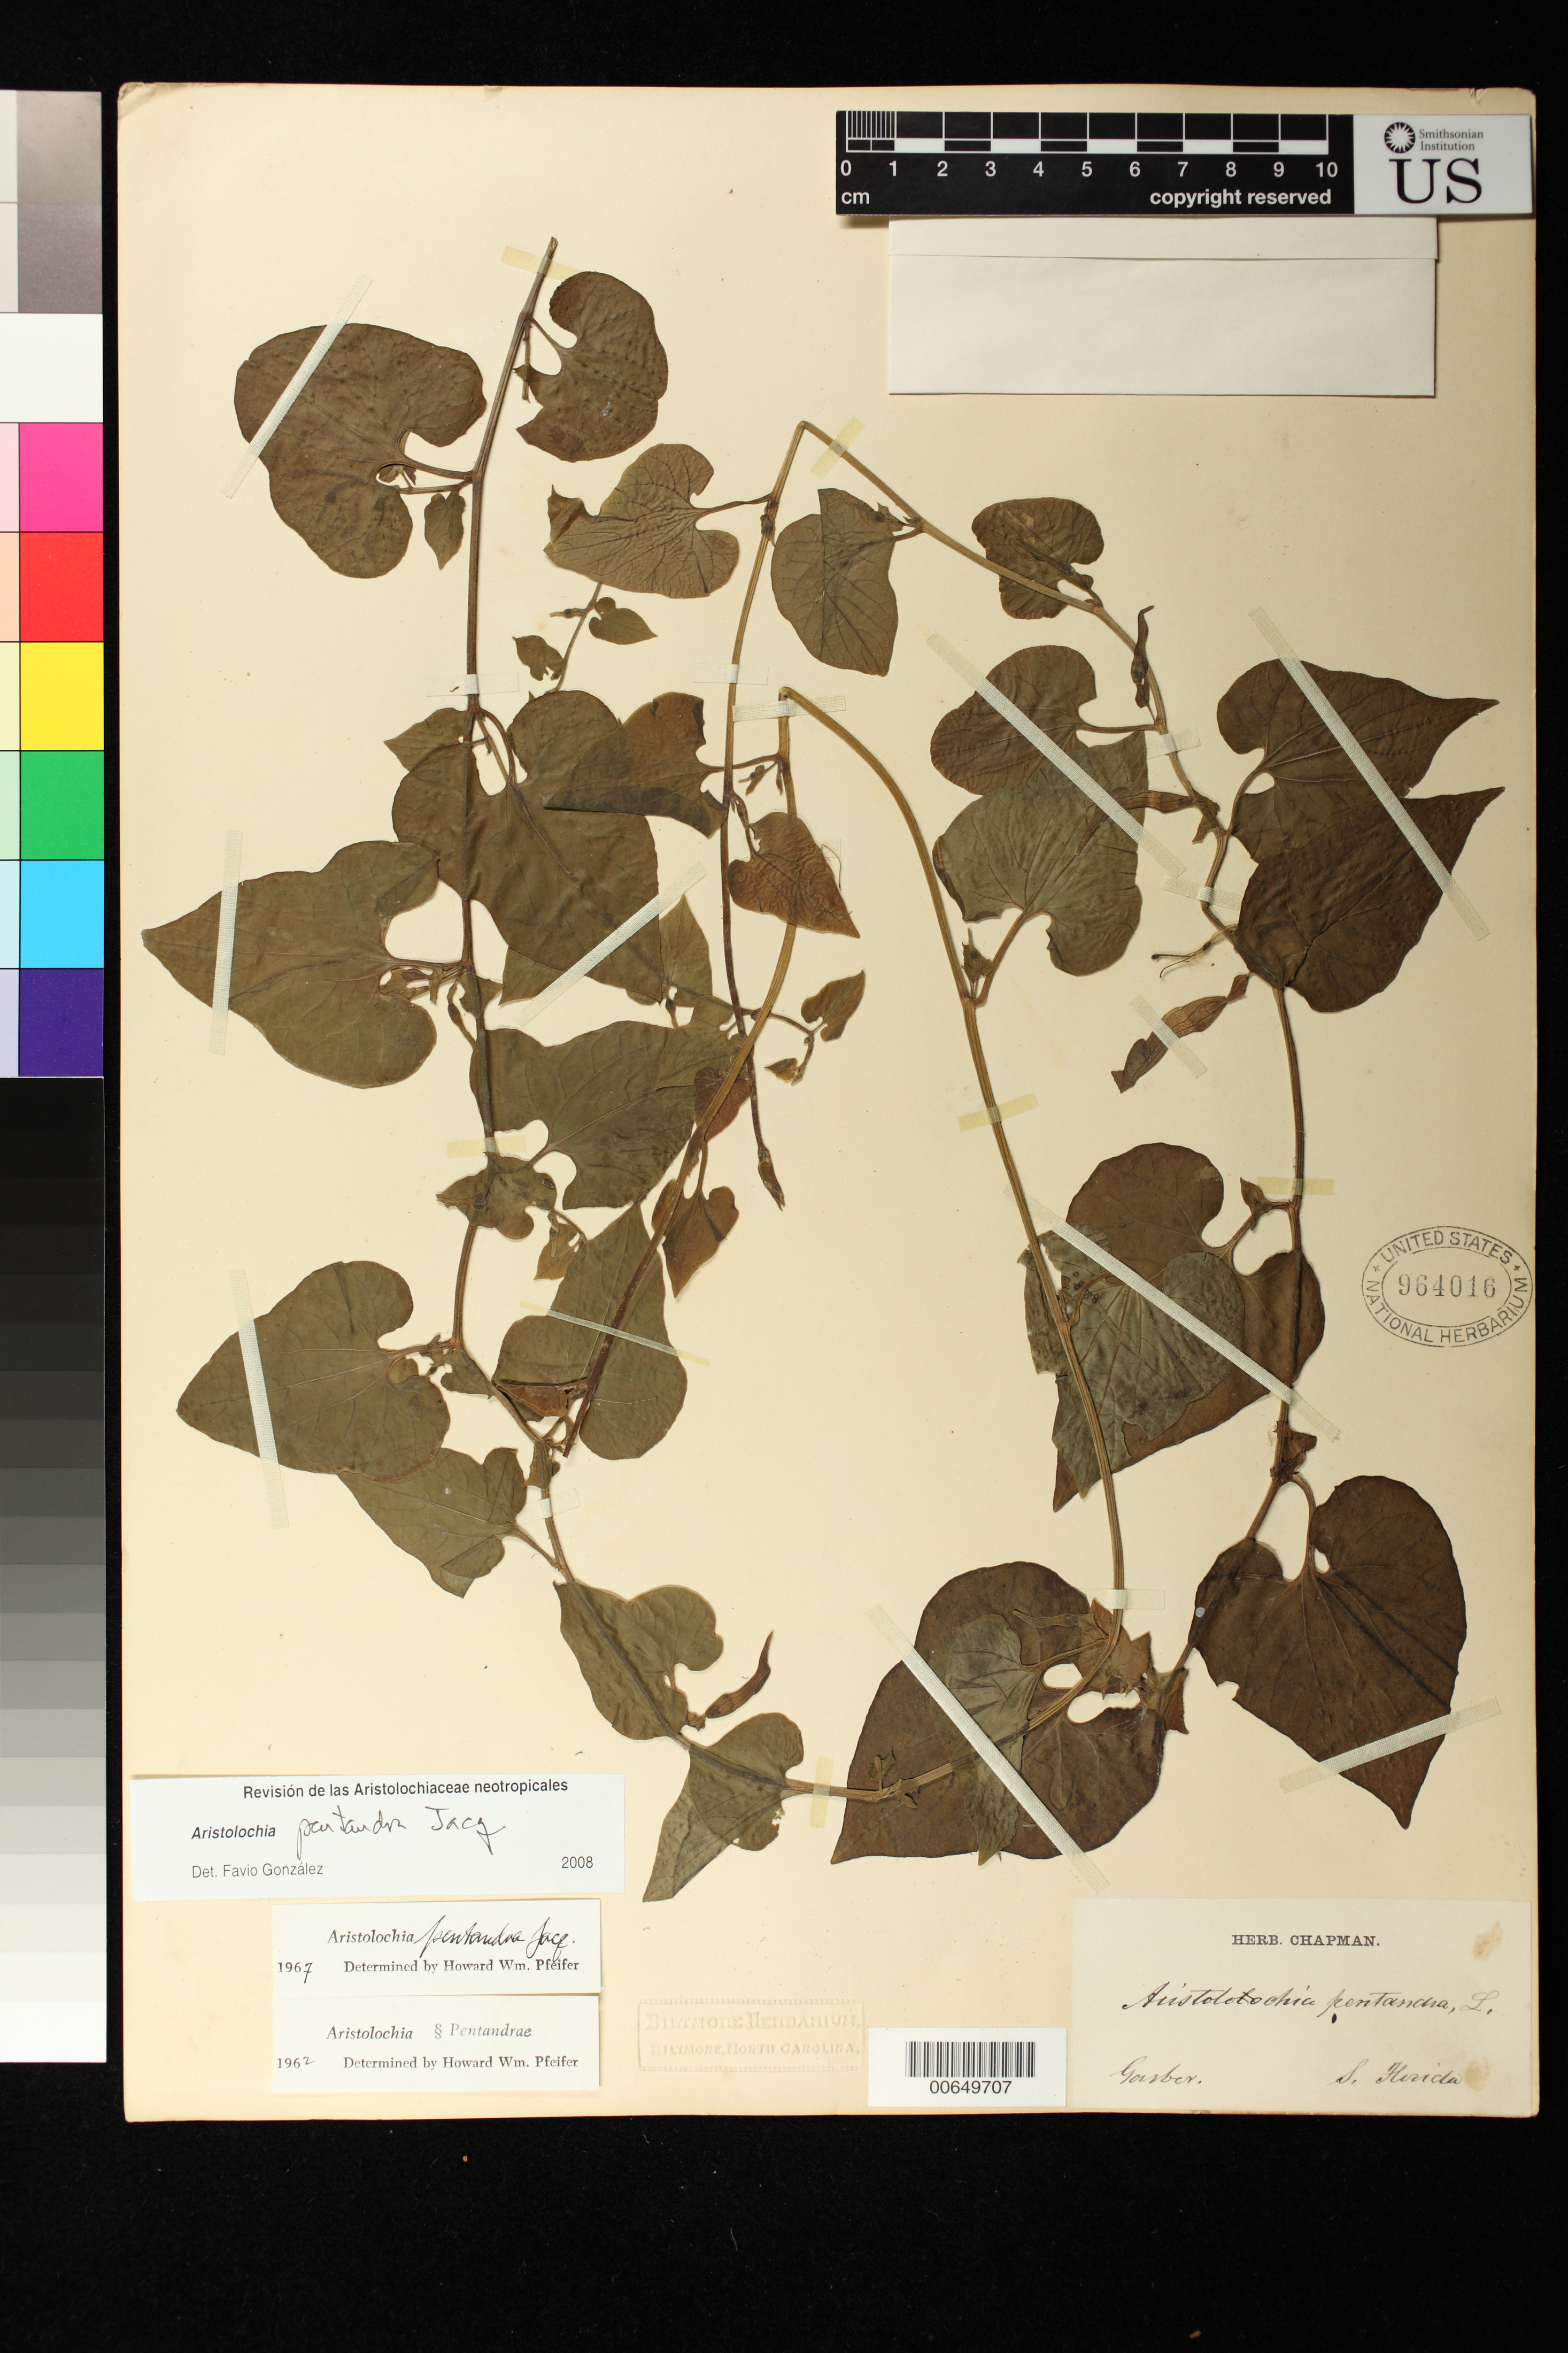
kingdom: Plantae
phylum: Tracheophyta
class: Magnoliopsida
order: Piperales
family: Aristolochiaceae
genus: Aristolochia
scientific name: Aristolochia pentandra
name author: Sessé & Moc.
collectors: A. P. Garber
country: United States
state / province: Florida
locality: S FL.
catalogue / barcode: US 964016